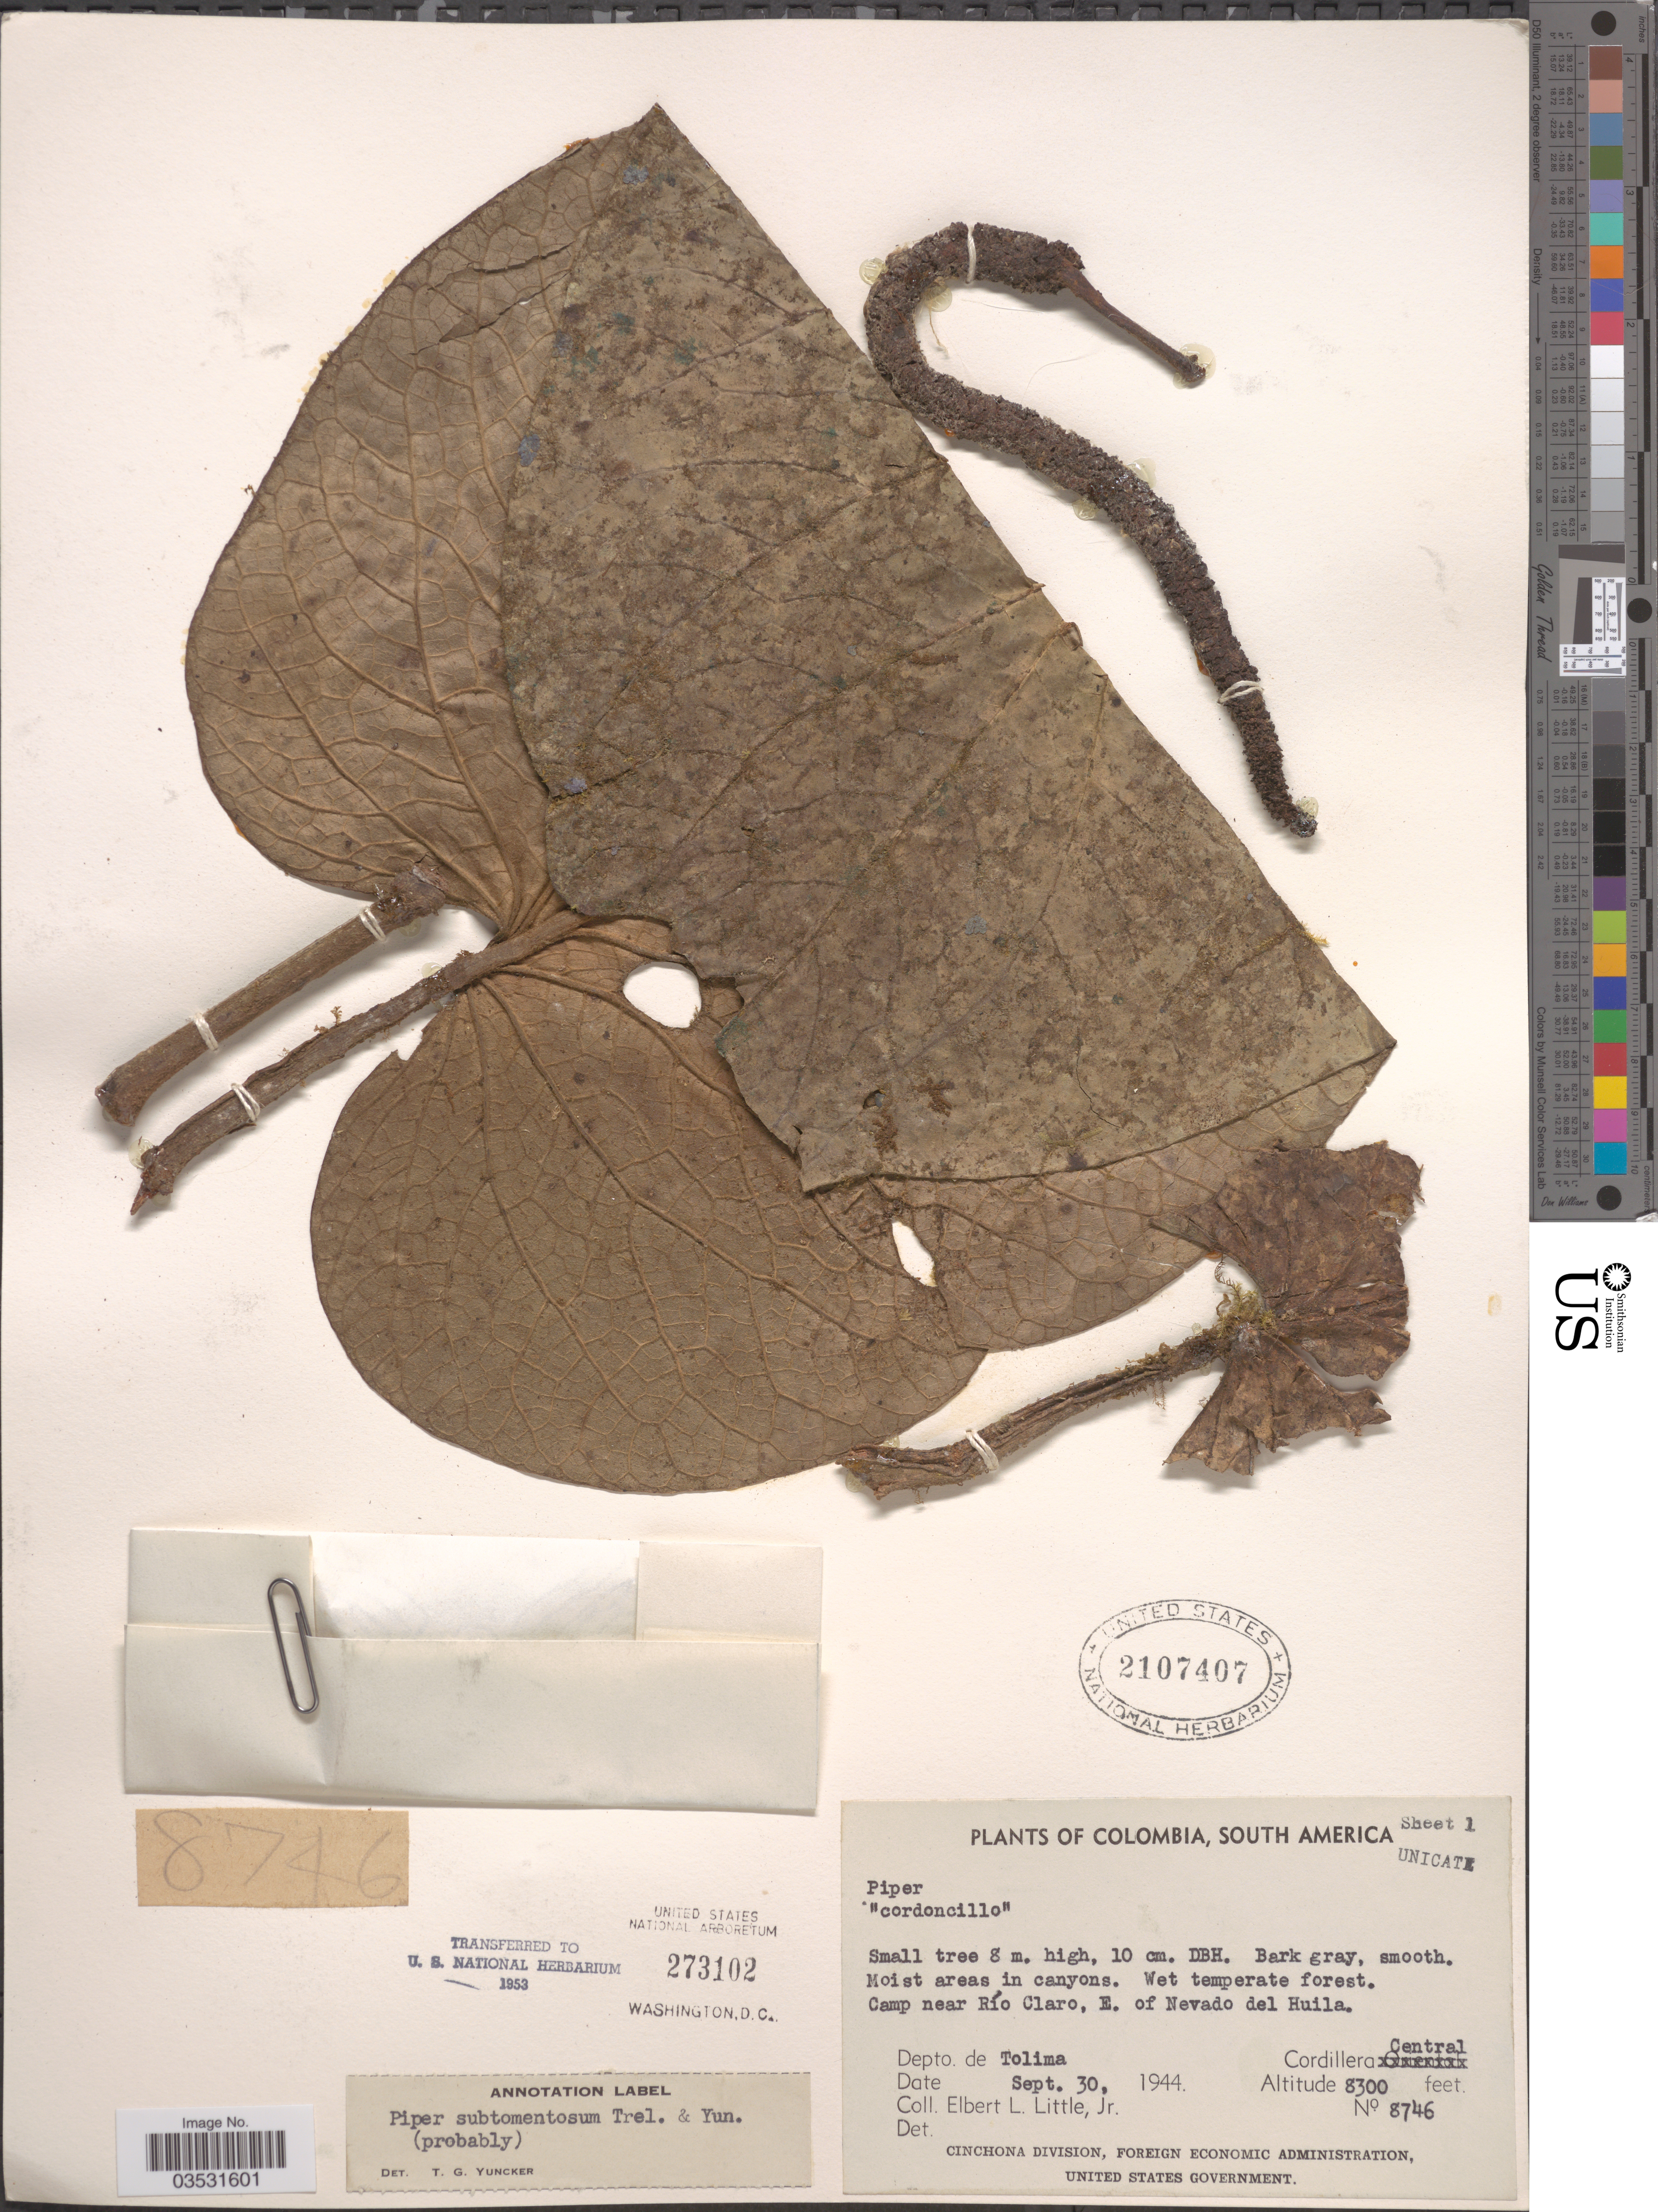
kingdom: Plantae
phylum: Tracheophyta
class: Magnoliopsida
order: Piperales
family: Piperaceae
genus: Piper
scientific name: Piper subtomentosum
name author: Trel. & Yunck.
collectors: E. L. Little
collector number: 8746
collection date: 1944-09-30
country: Colombia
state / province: Tolima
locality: Camp near Río Claro, E. of Nevado del Huila. Depto. de Tolima. Cordillera Central.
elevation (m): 2530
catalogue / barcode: US 2107407